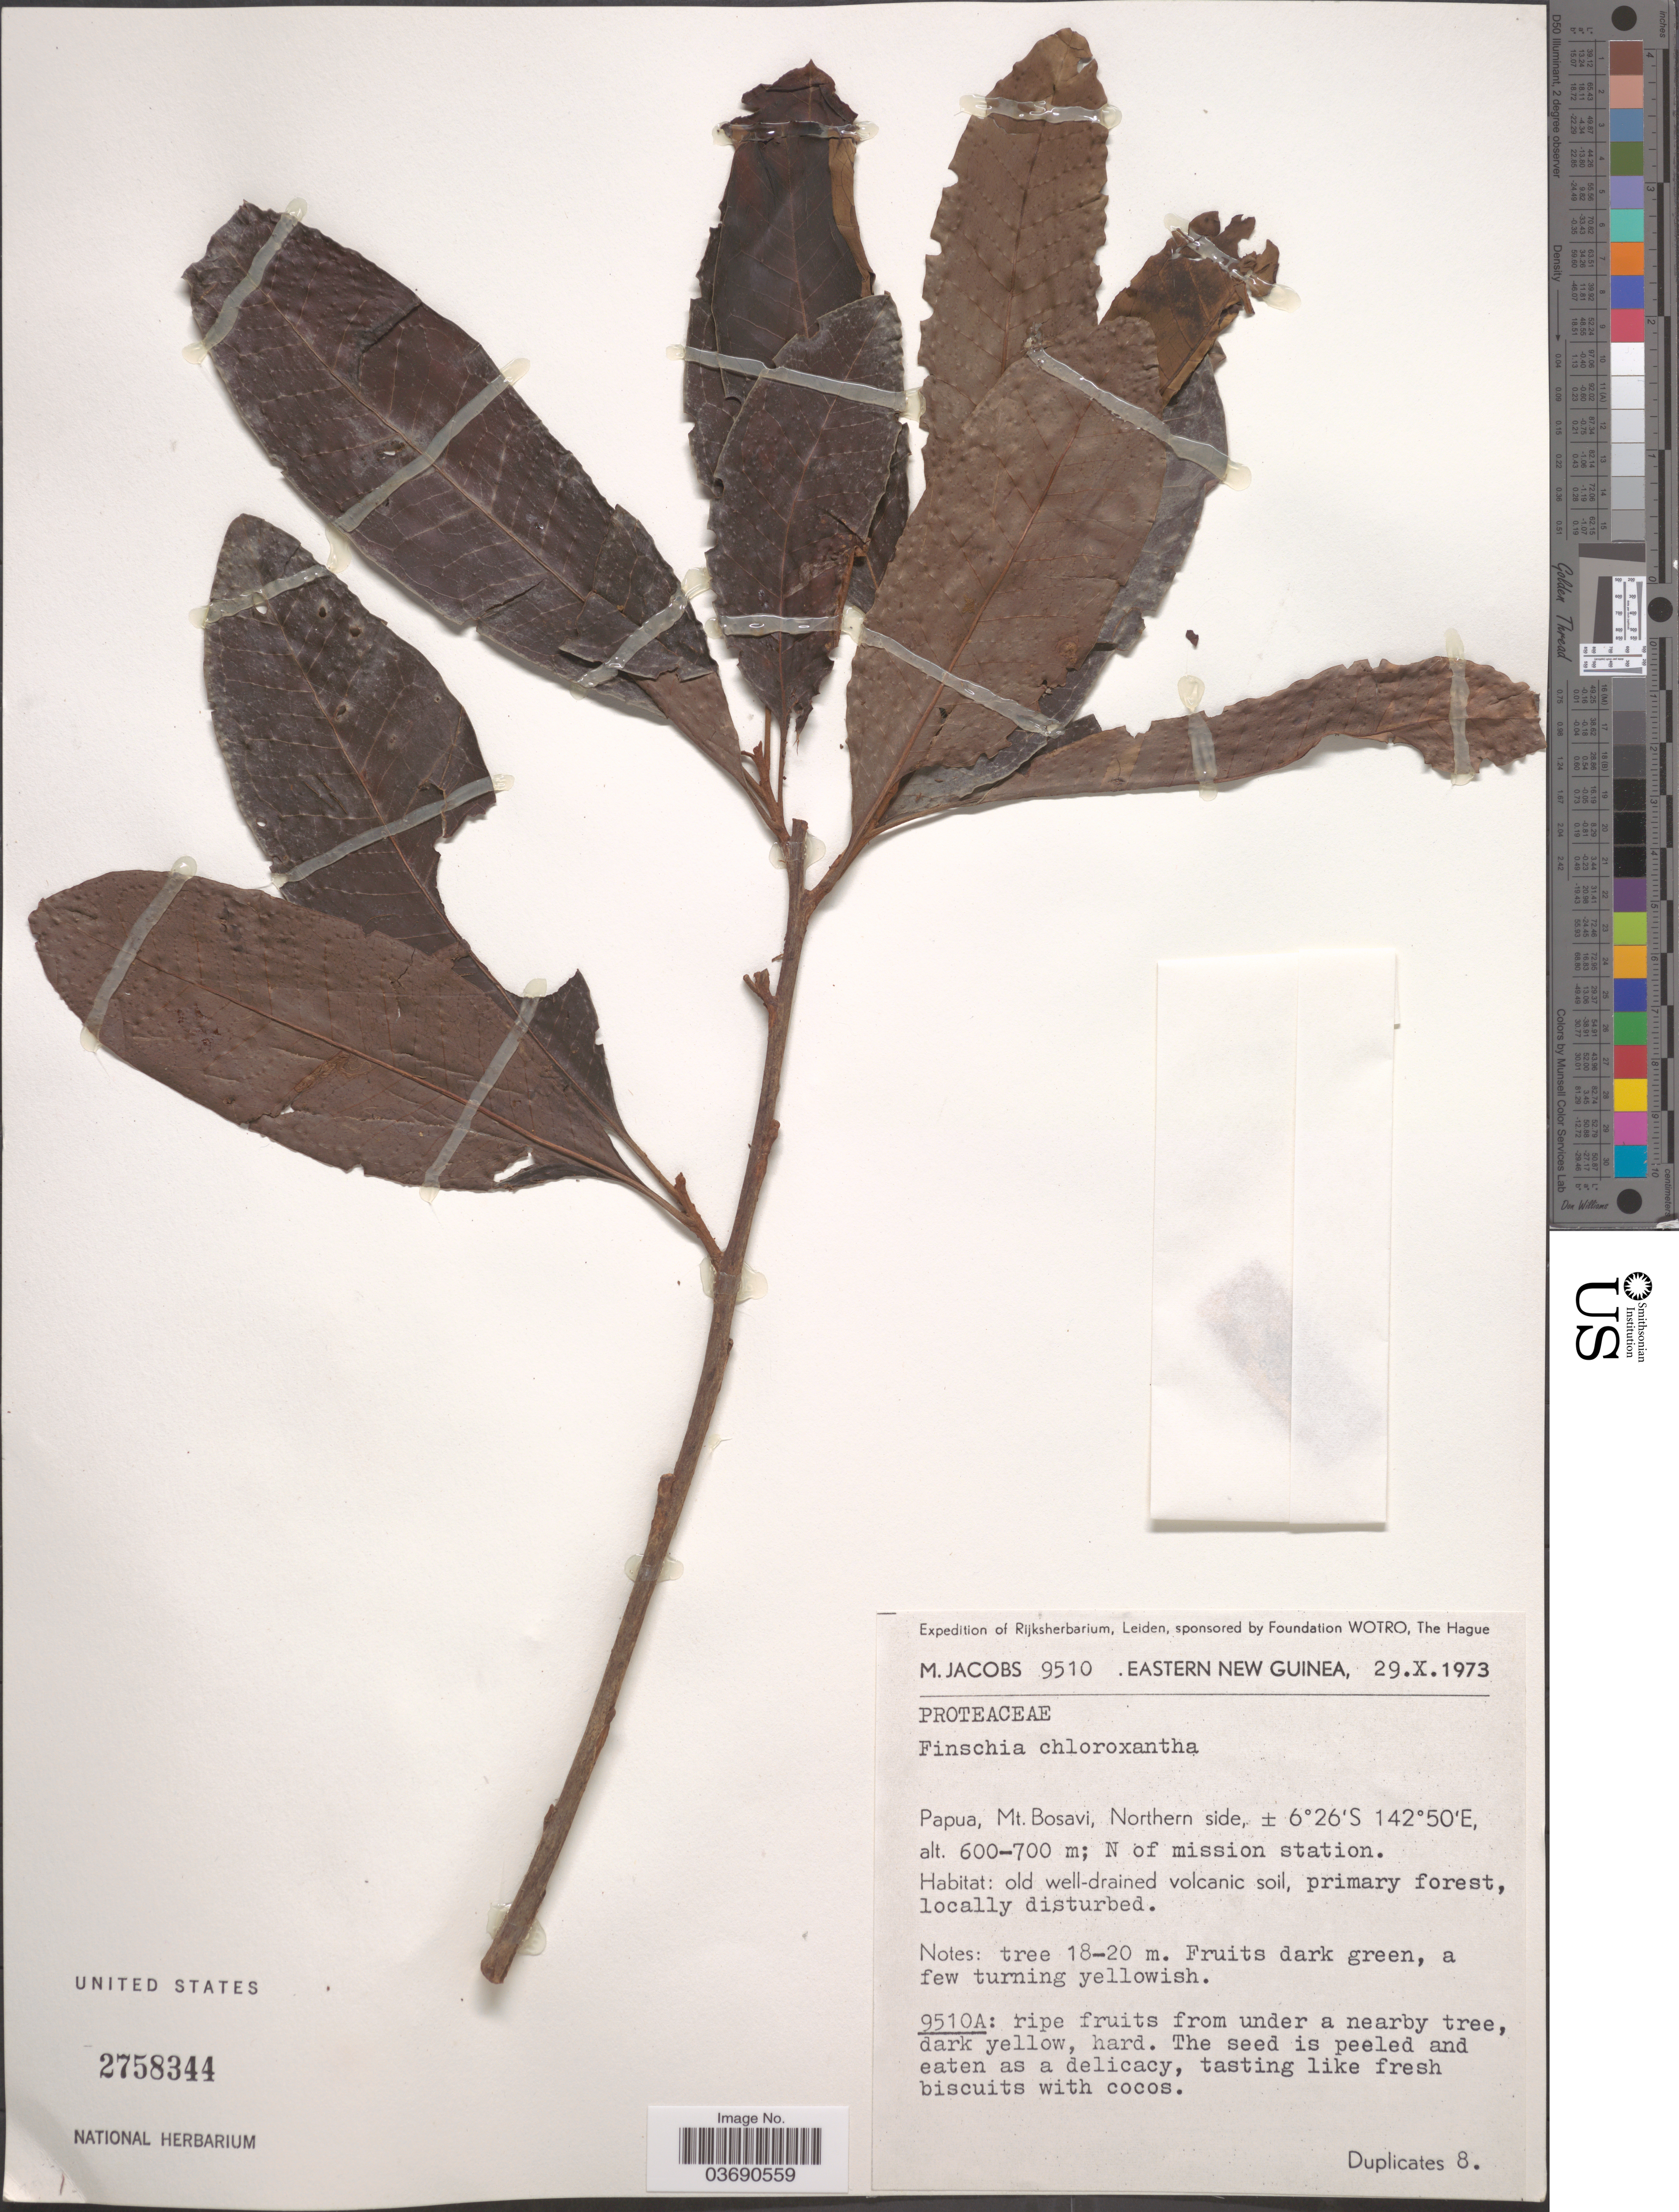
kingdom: Plantae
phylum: Tracheophyta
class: Magnoliopsida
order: Proteales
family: Proteaceae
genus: Finschia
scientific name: Finschia chloroxantha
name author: Diels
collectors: M. Jacobs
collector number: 9510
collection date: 1973-10-29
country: Papua New Guinea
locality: Eastern New Guinea. Papua, Mt.Bosavi, Northern side, N of mission station.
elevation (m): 600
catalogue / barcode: US 2758344